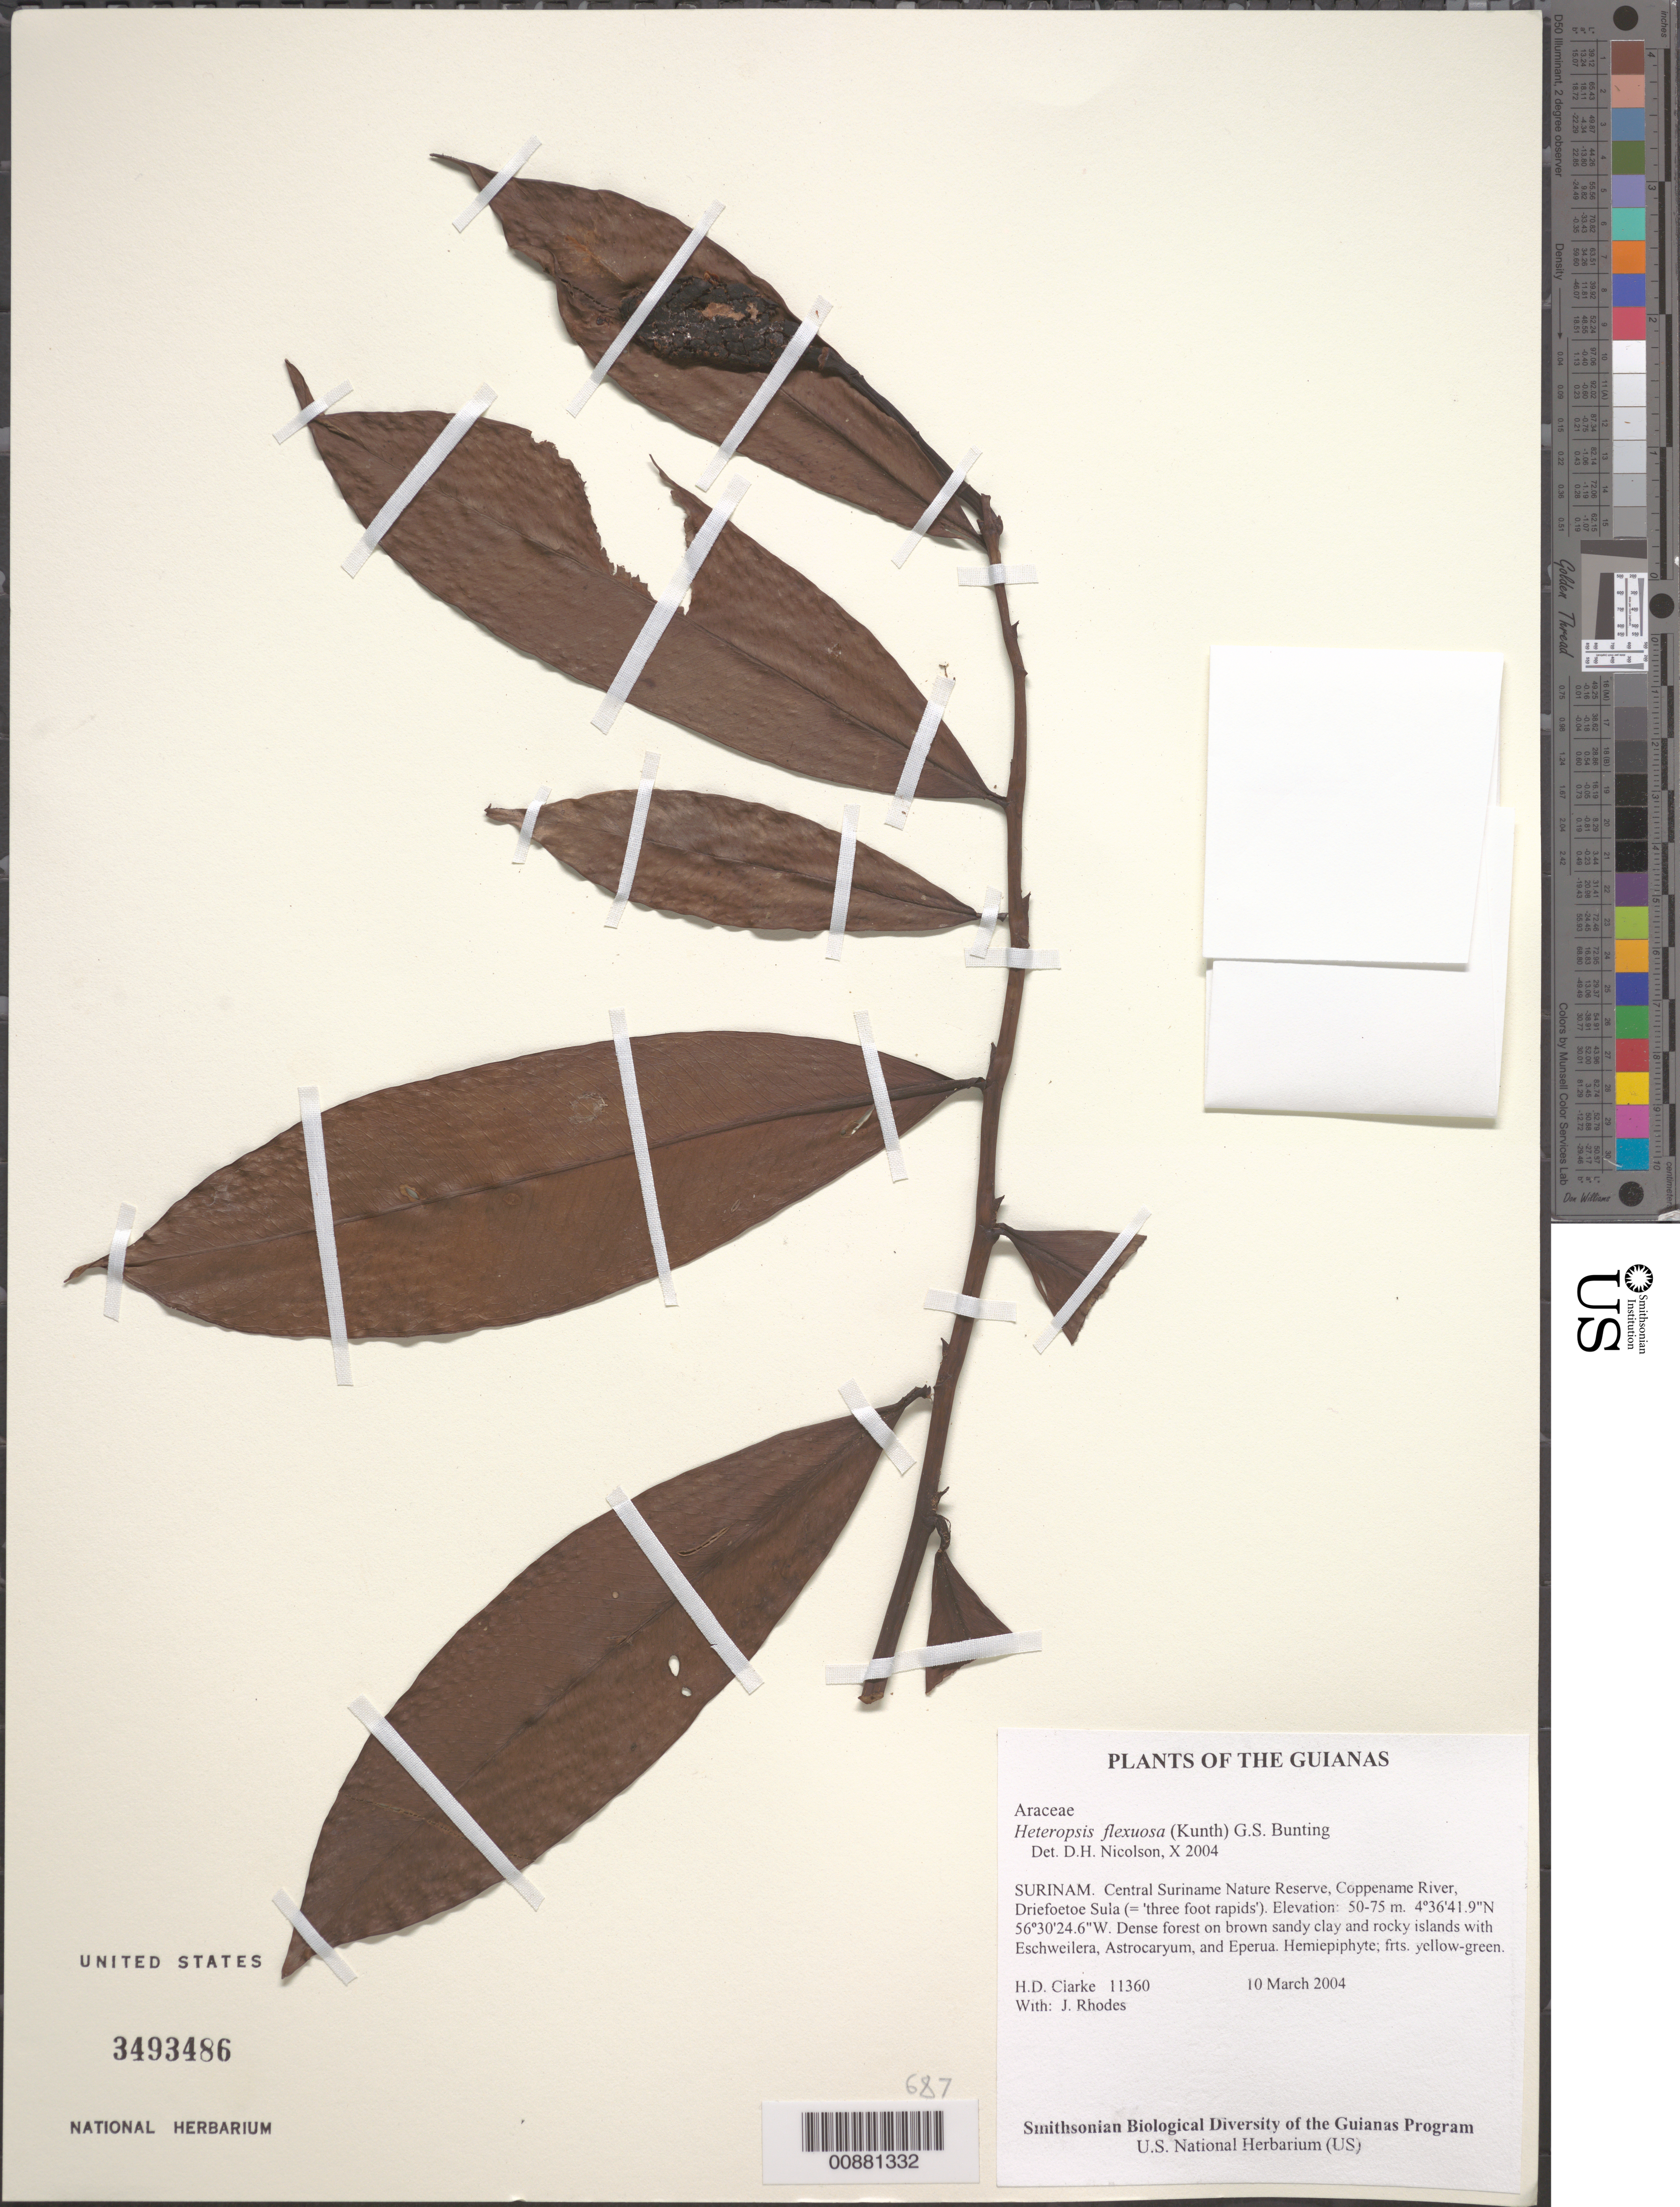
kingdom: Plantae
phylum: Tracheophyta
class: Liliopsida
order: Alismatales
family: Araceae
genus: Heteropsis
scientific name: Heteropsis flexuosa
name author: (Kunth) G.S. Bunting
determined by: Nicolson, Dan H.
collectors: H. D. Clarke & J. Rhodes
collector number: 11360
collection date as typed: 10 March 2004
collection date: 2004-03-10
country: Suriname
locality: Central Suriname Nature Reserve, Coppename River, Driefoetoe Sula (= 'three foot rapids')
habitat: Dense forest on brown sandy clay and rocky islands with Eschweilera, Astrocaryum, and Eperua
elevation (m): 50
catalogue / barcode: US 3493486